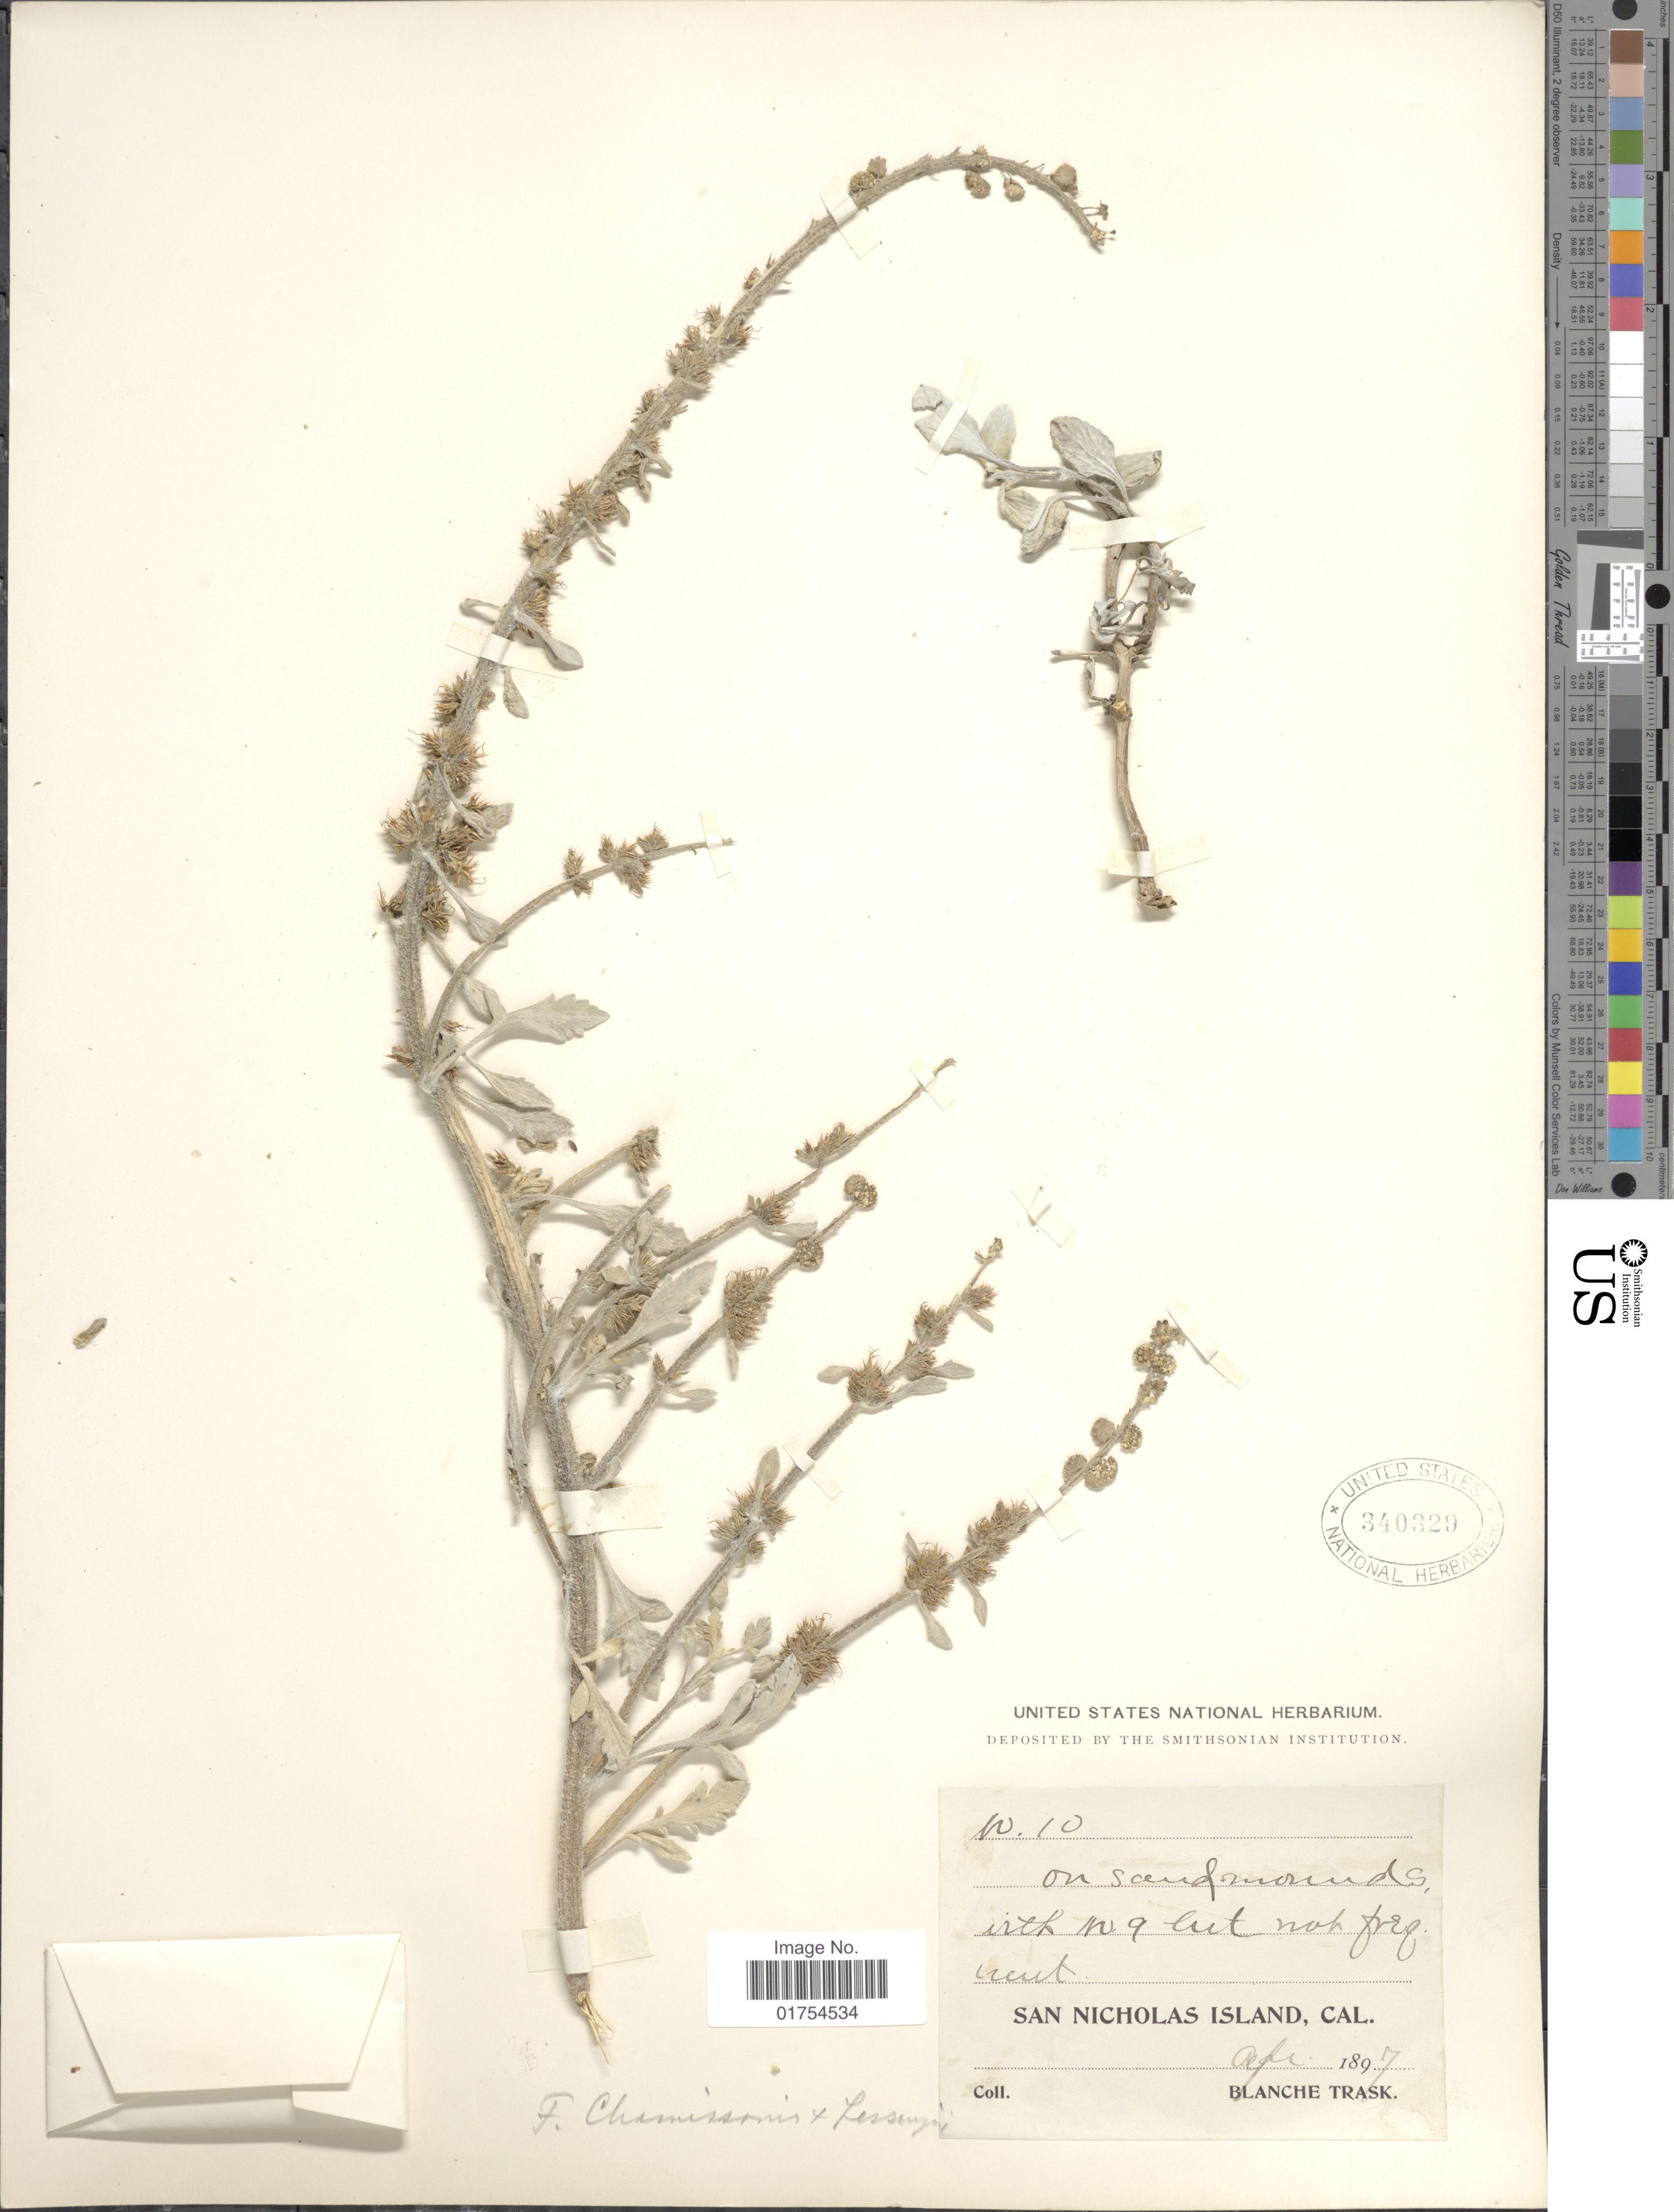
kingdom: Plantae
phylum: Tracheophyta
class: Magnoliopsida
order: Asterales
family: Asteraceae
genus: Franseria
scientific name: Franseria chamissonis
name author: Less.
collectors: B. Trask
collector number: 1010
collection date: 1897-04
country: United States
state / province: California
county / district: Ventura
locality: San Nicholas Island, Cal.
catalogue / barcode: US 340329